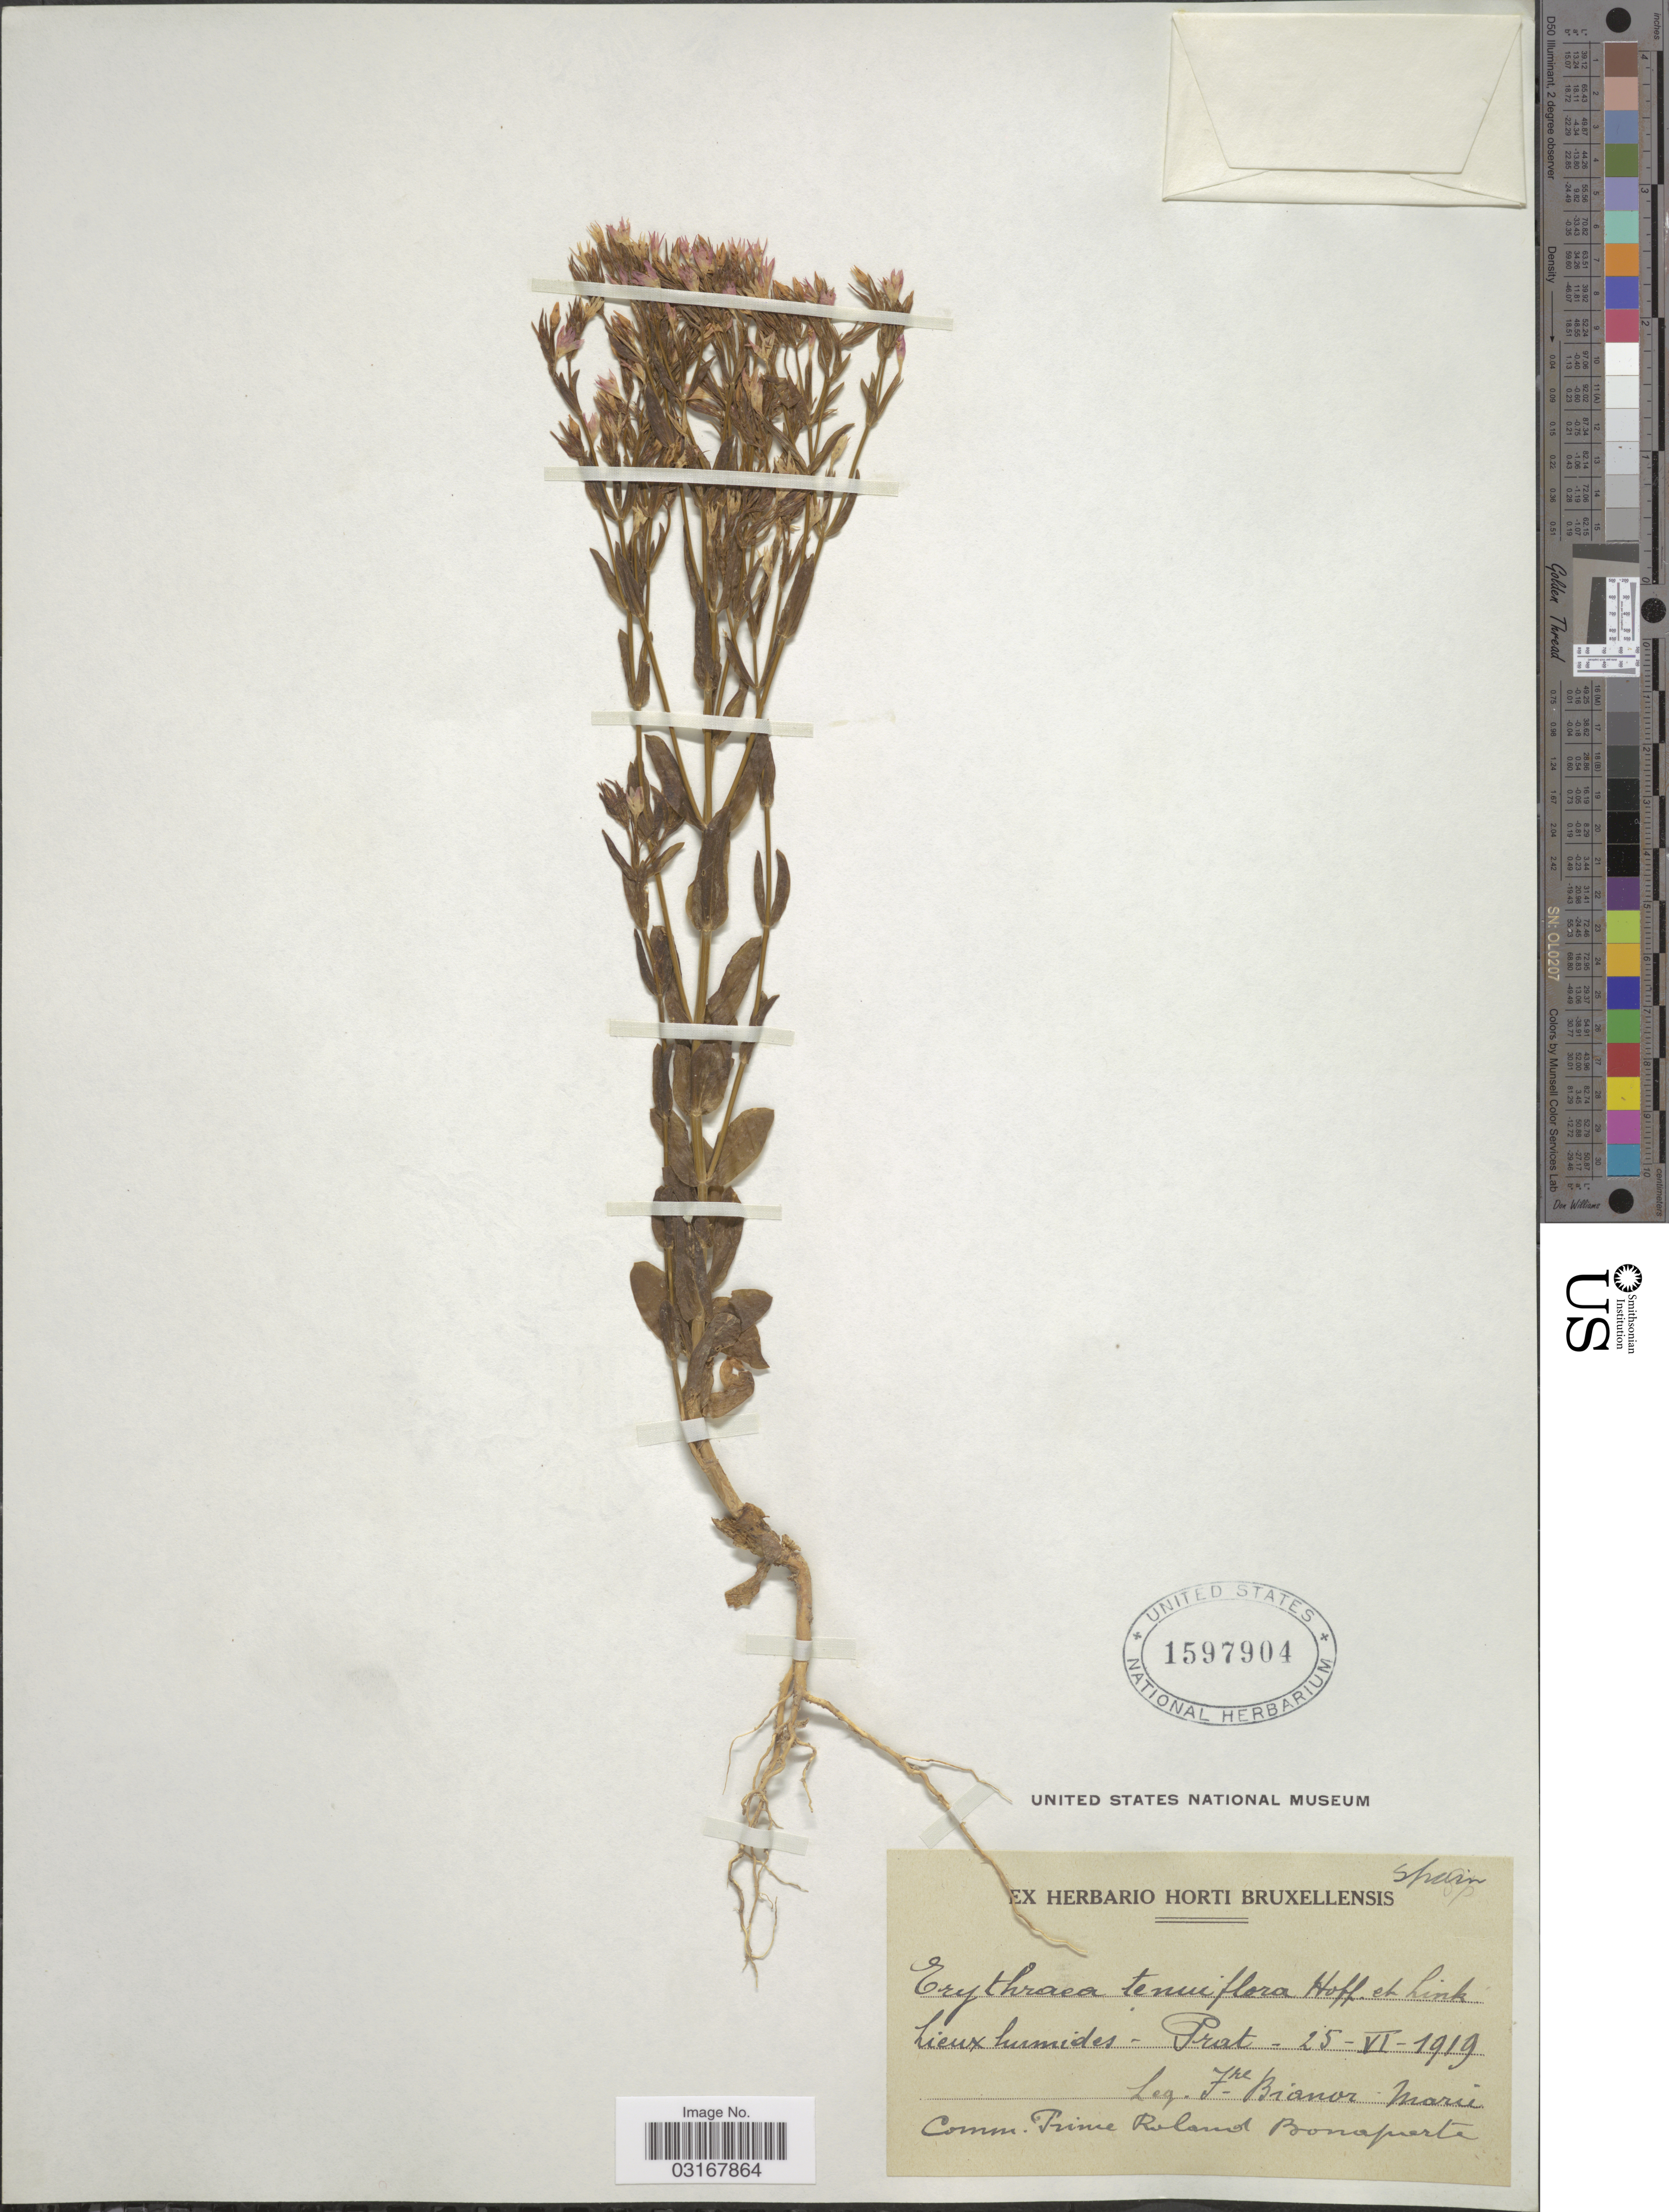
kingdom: Plantae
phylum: Tracheophyta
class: Magnoliopsida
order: Gentianales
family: Gentianaceae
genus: Centaurium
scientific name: Centaurium tenuiflorum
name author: (Hoffmanns. & Link) Fritsch ex Janch.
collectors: F. Bianor-Marie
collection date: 1919-06-25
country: Spain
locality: Lieux humides - Prat.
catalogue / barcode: US 1597904